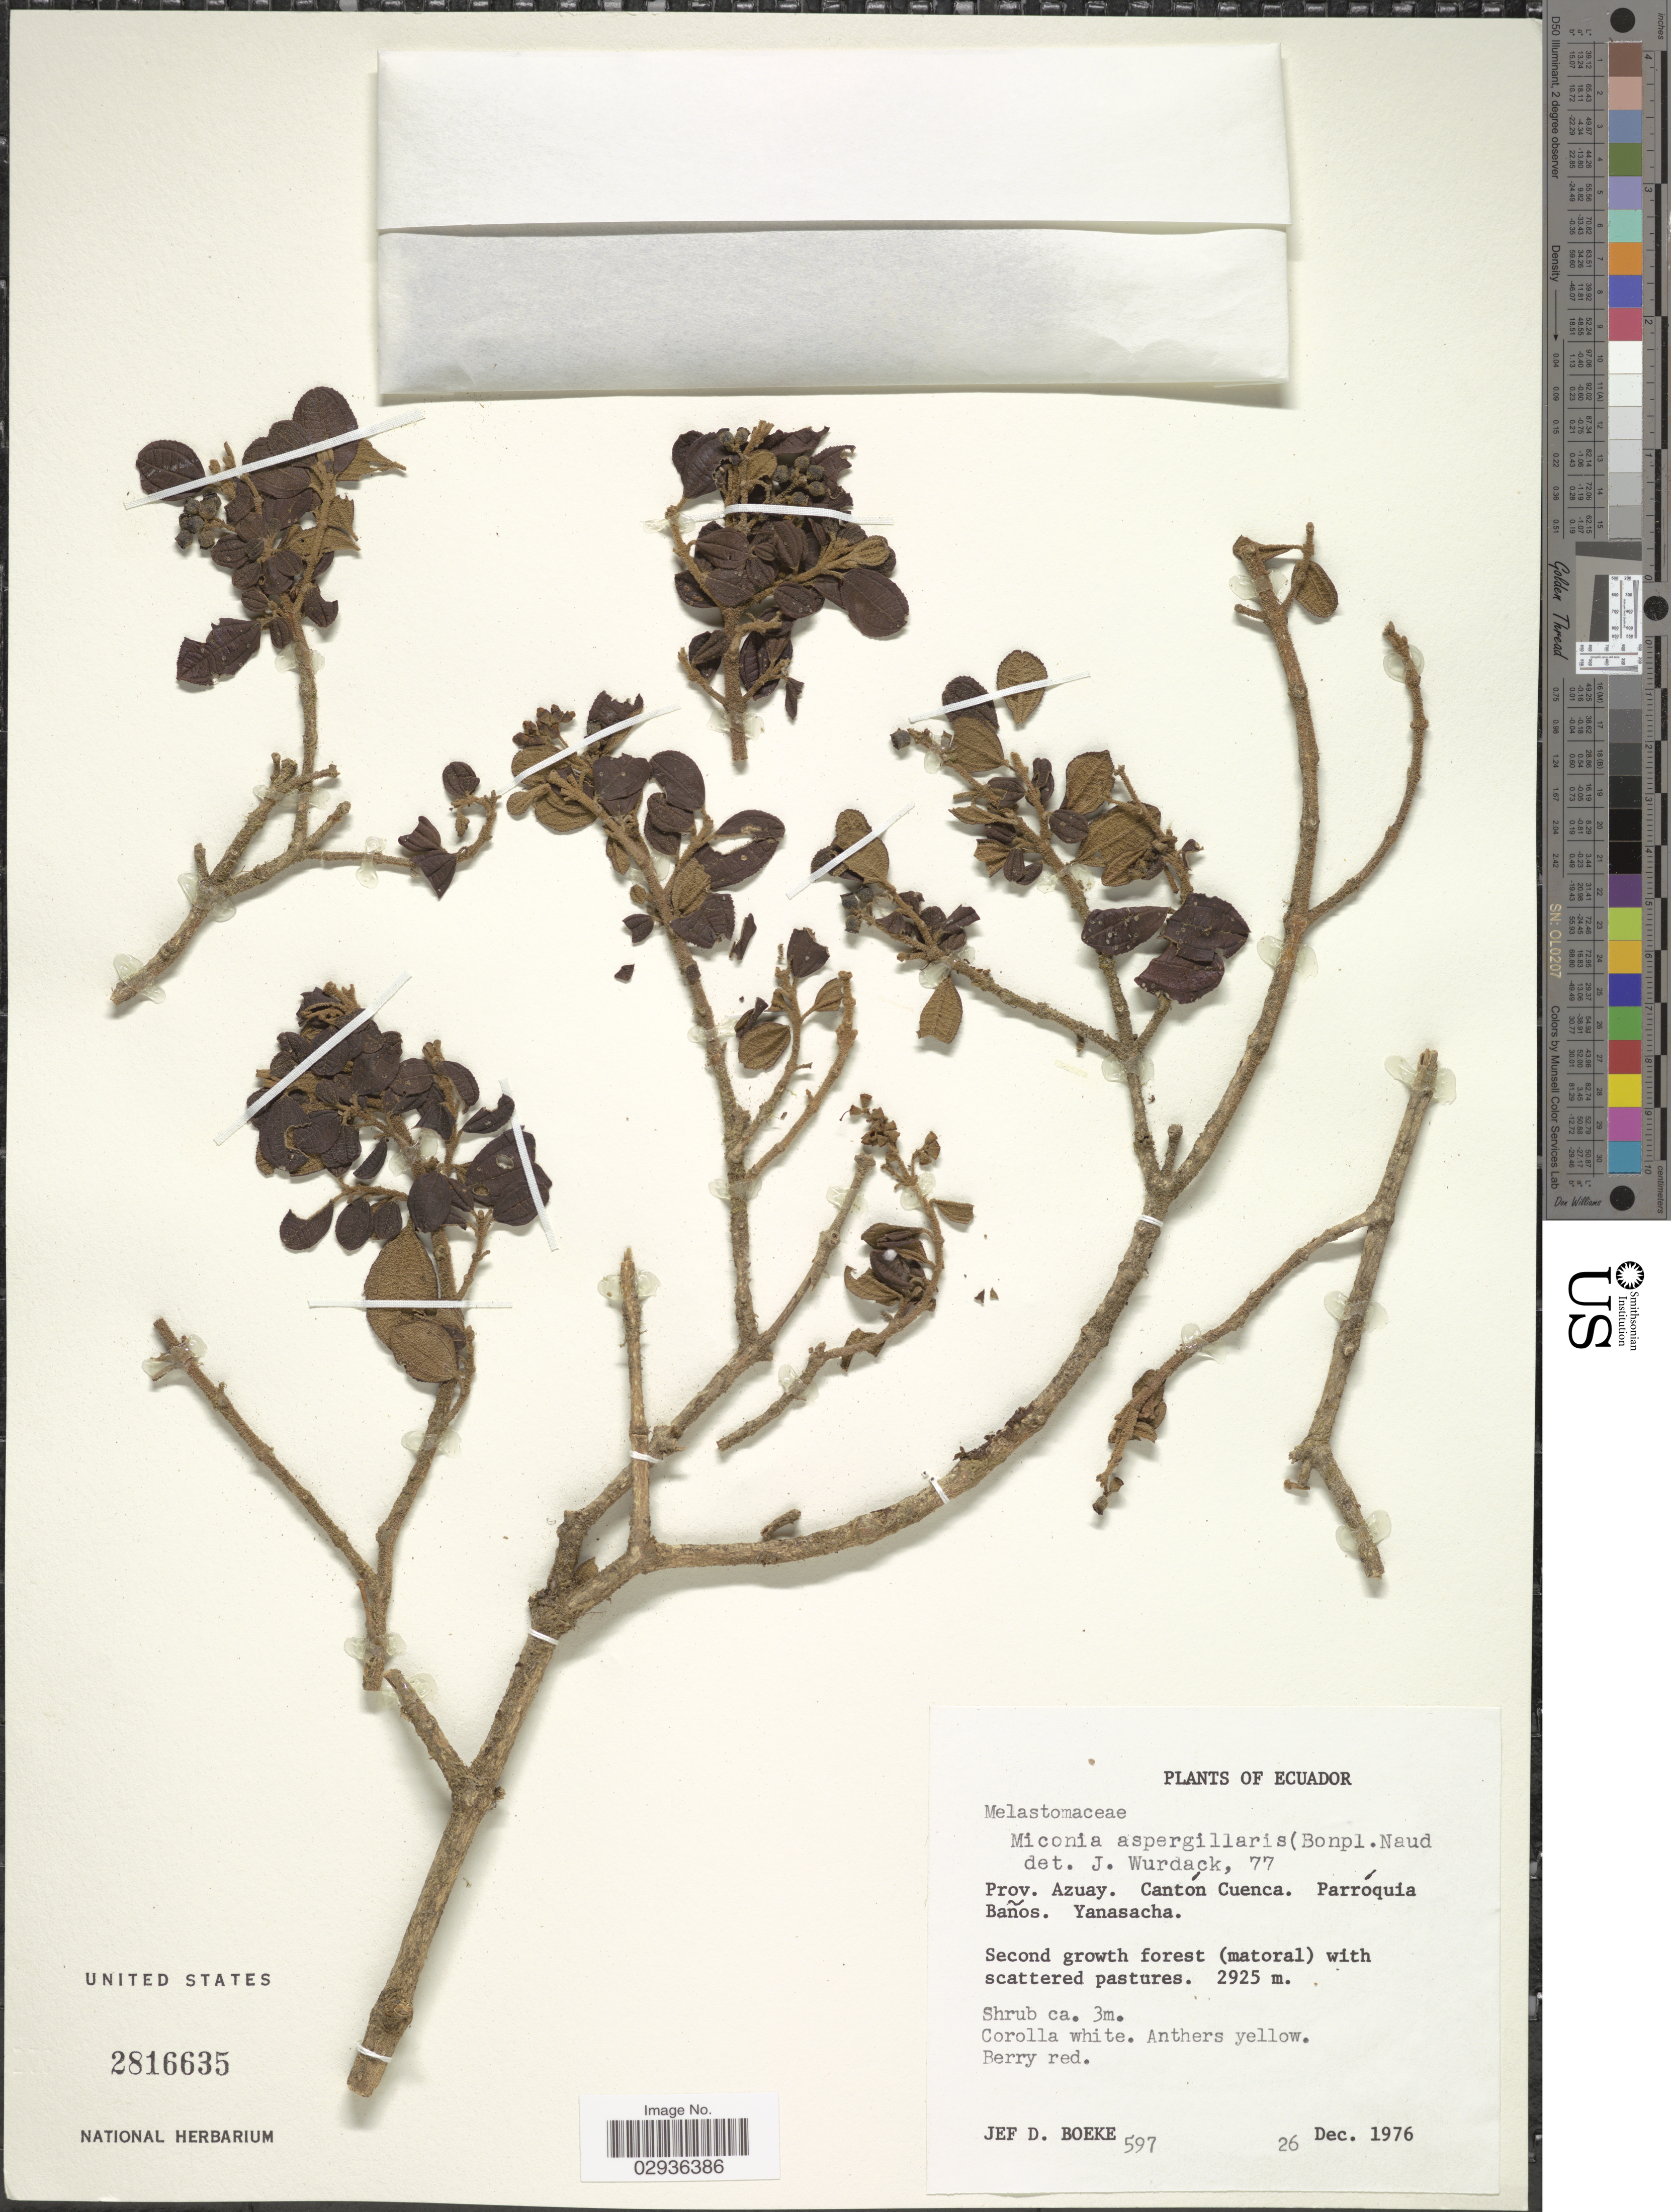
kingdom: Plantae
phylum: Tracheophyta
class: Magnoliopsida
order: Myrtales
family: Melastomataceae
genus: Miconia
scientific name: Miconia aspergillaris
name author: (Bonpl.) Naudin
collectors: J. Boeke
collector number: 597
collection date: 1976-12-26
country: Ecuador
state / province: Azuay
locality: Cantón Cuenca. Parróquia Baños. Yanasacha.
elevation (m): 2925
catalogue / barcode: US 2816635